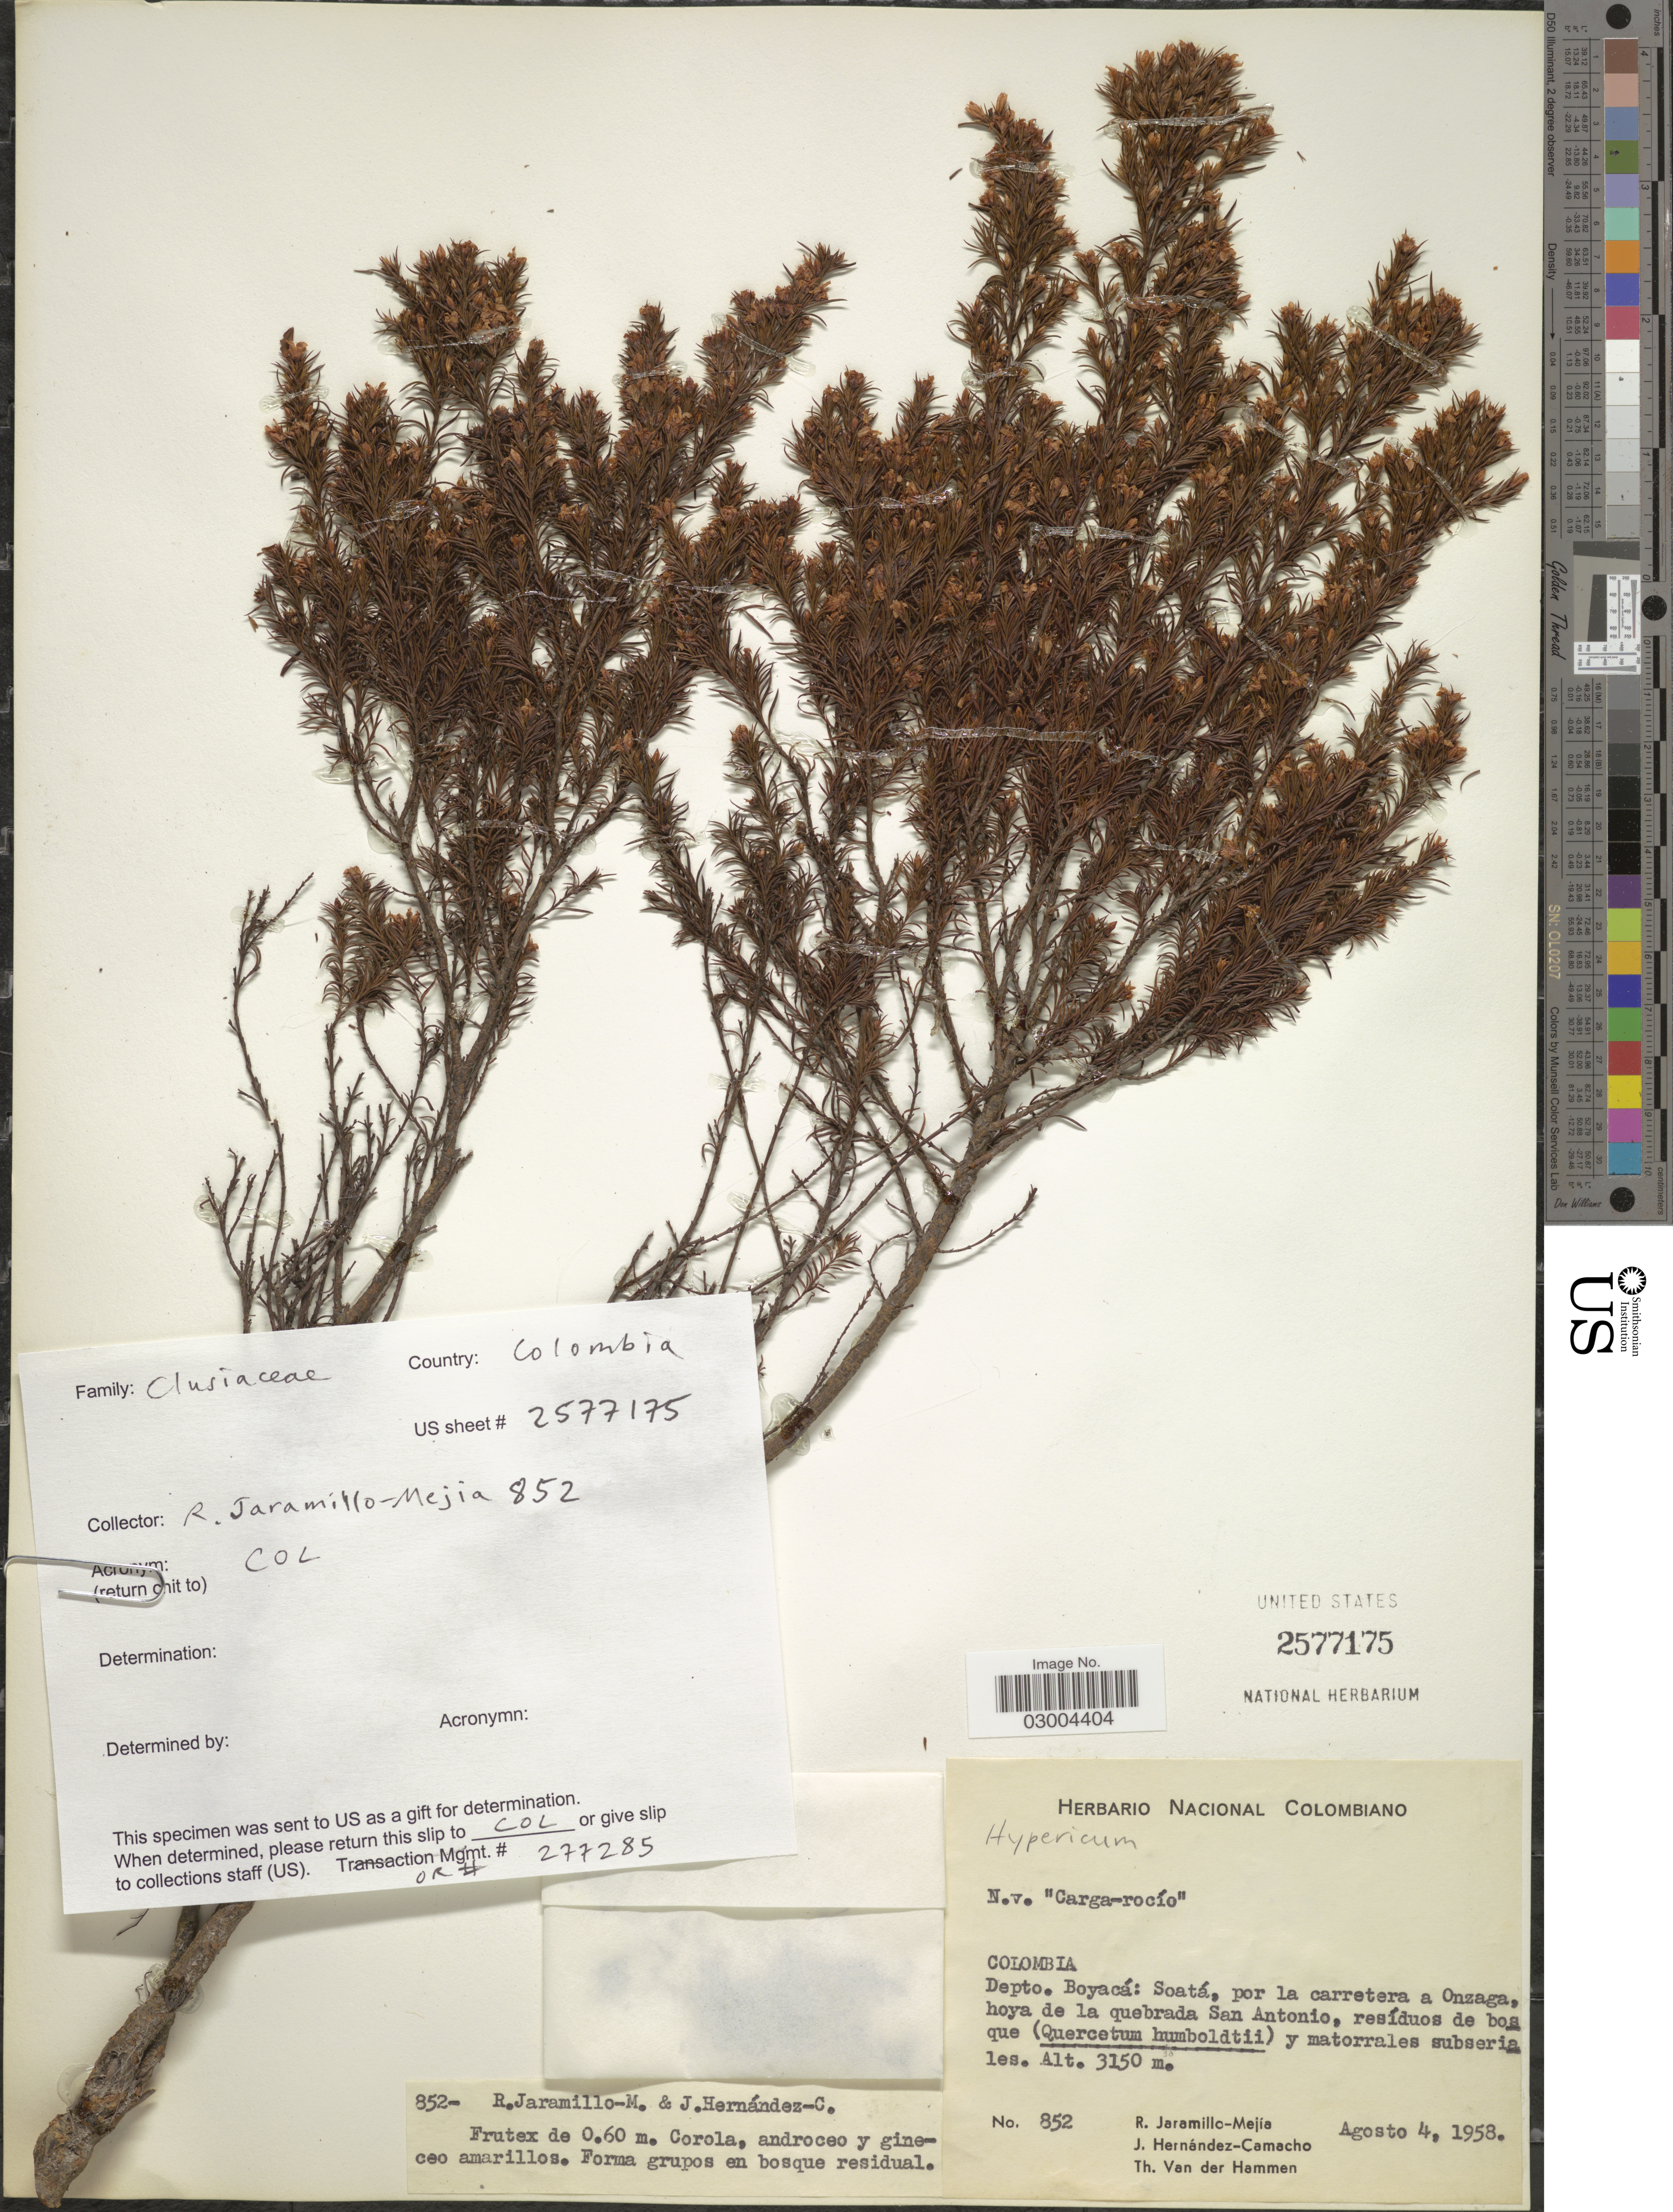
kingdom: Plantae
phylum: Tracheophyta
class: Magnoliopsida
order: Malpighiales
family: Hypericaceae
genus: Hypericum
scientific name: Hypericum sp.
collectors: R. Jaramillo M., J. Hernández-Camacho & T. Van der Hammen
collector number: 852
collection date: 1958-08-04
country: Colombia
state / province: Boyacá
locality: Depto. Boyacá: Soatá, por la carretera a Onzaga, hoya de la quebrada San Antonio.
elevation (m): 3150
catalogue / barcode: US 2577175